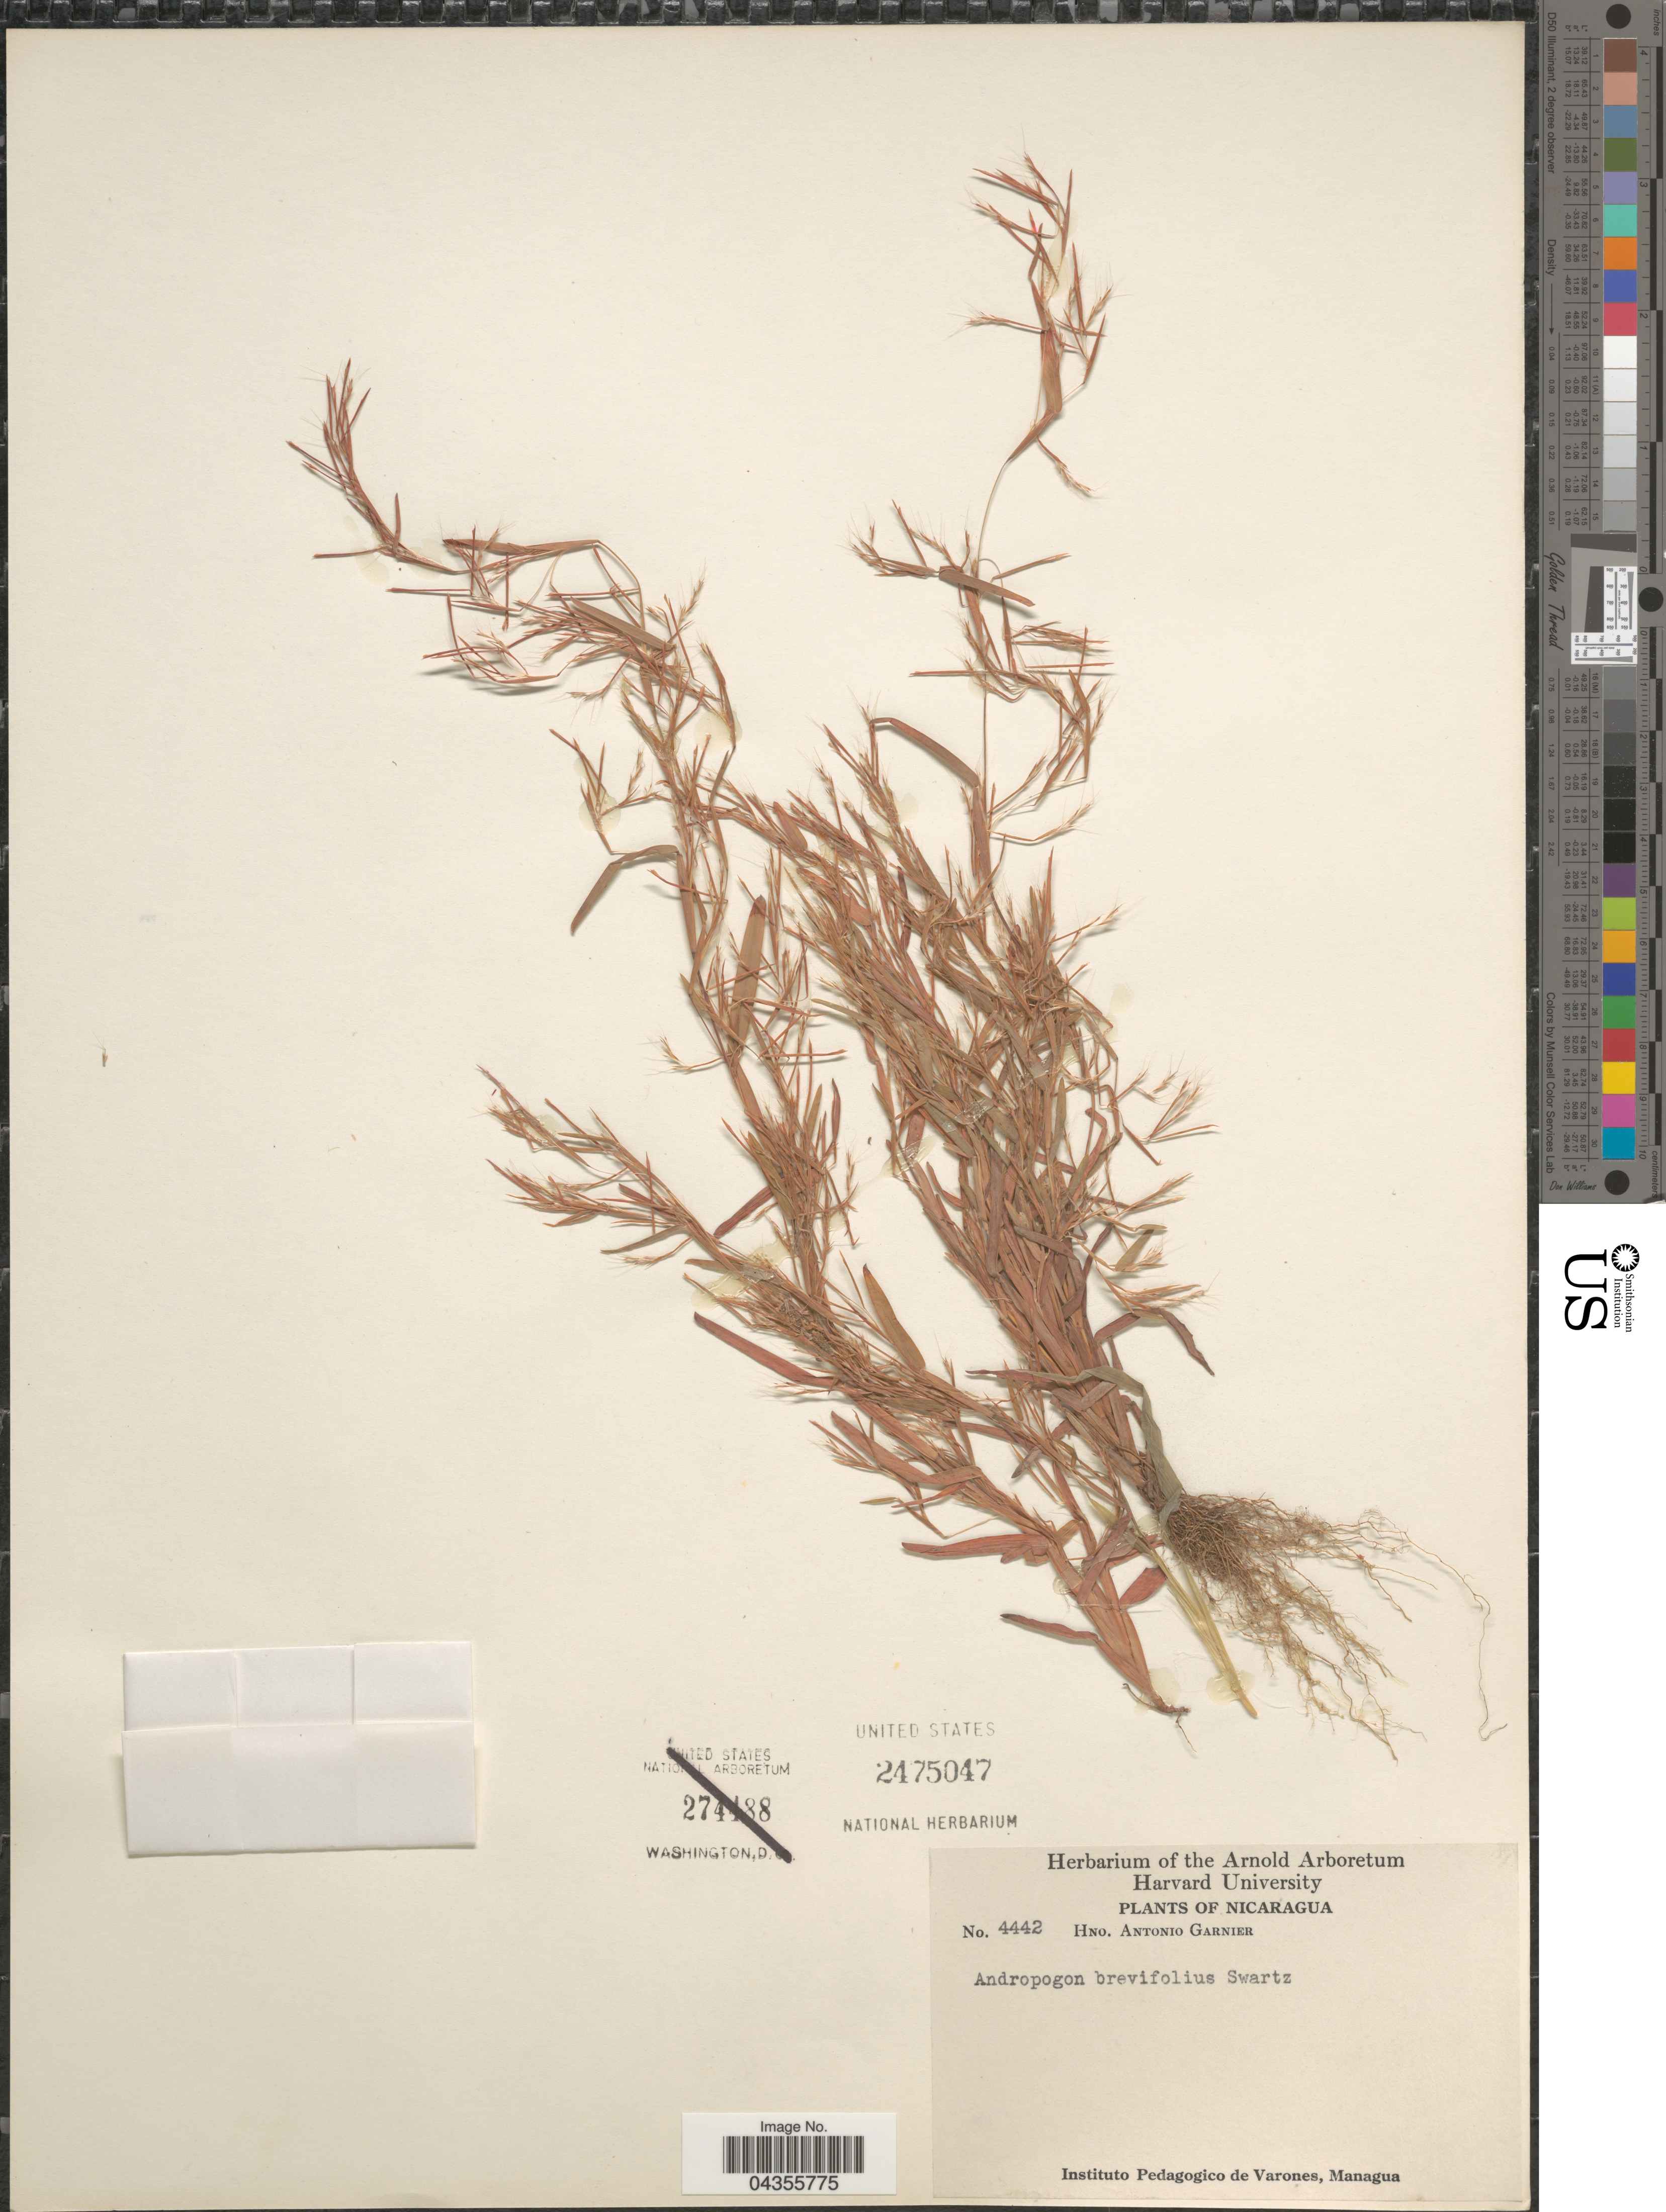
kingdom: Plantae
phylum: Tracheophyta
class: Liliopsida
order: Poales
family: Poaceae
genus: Schizachyrium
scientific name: Schizachyrium brevifolium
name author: (Sw.) Nees ex Büse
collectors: Bro. A. Garnier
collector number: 4442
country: Nicaragua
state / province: Managua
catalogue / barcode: US 2475047